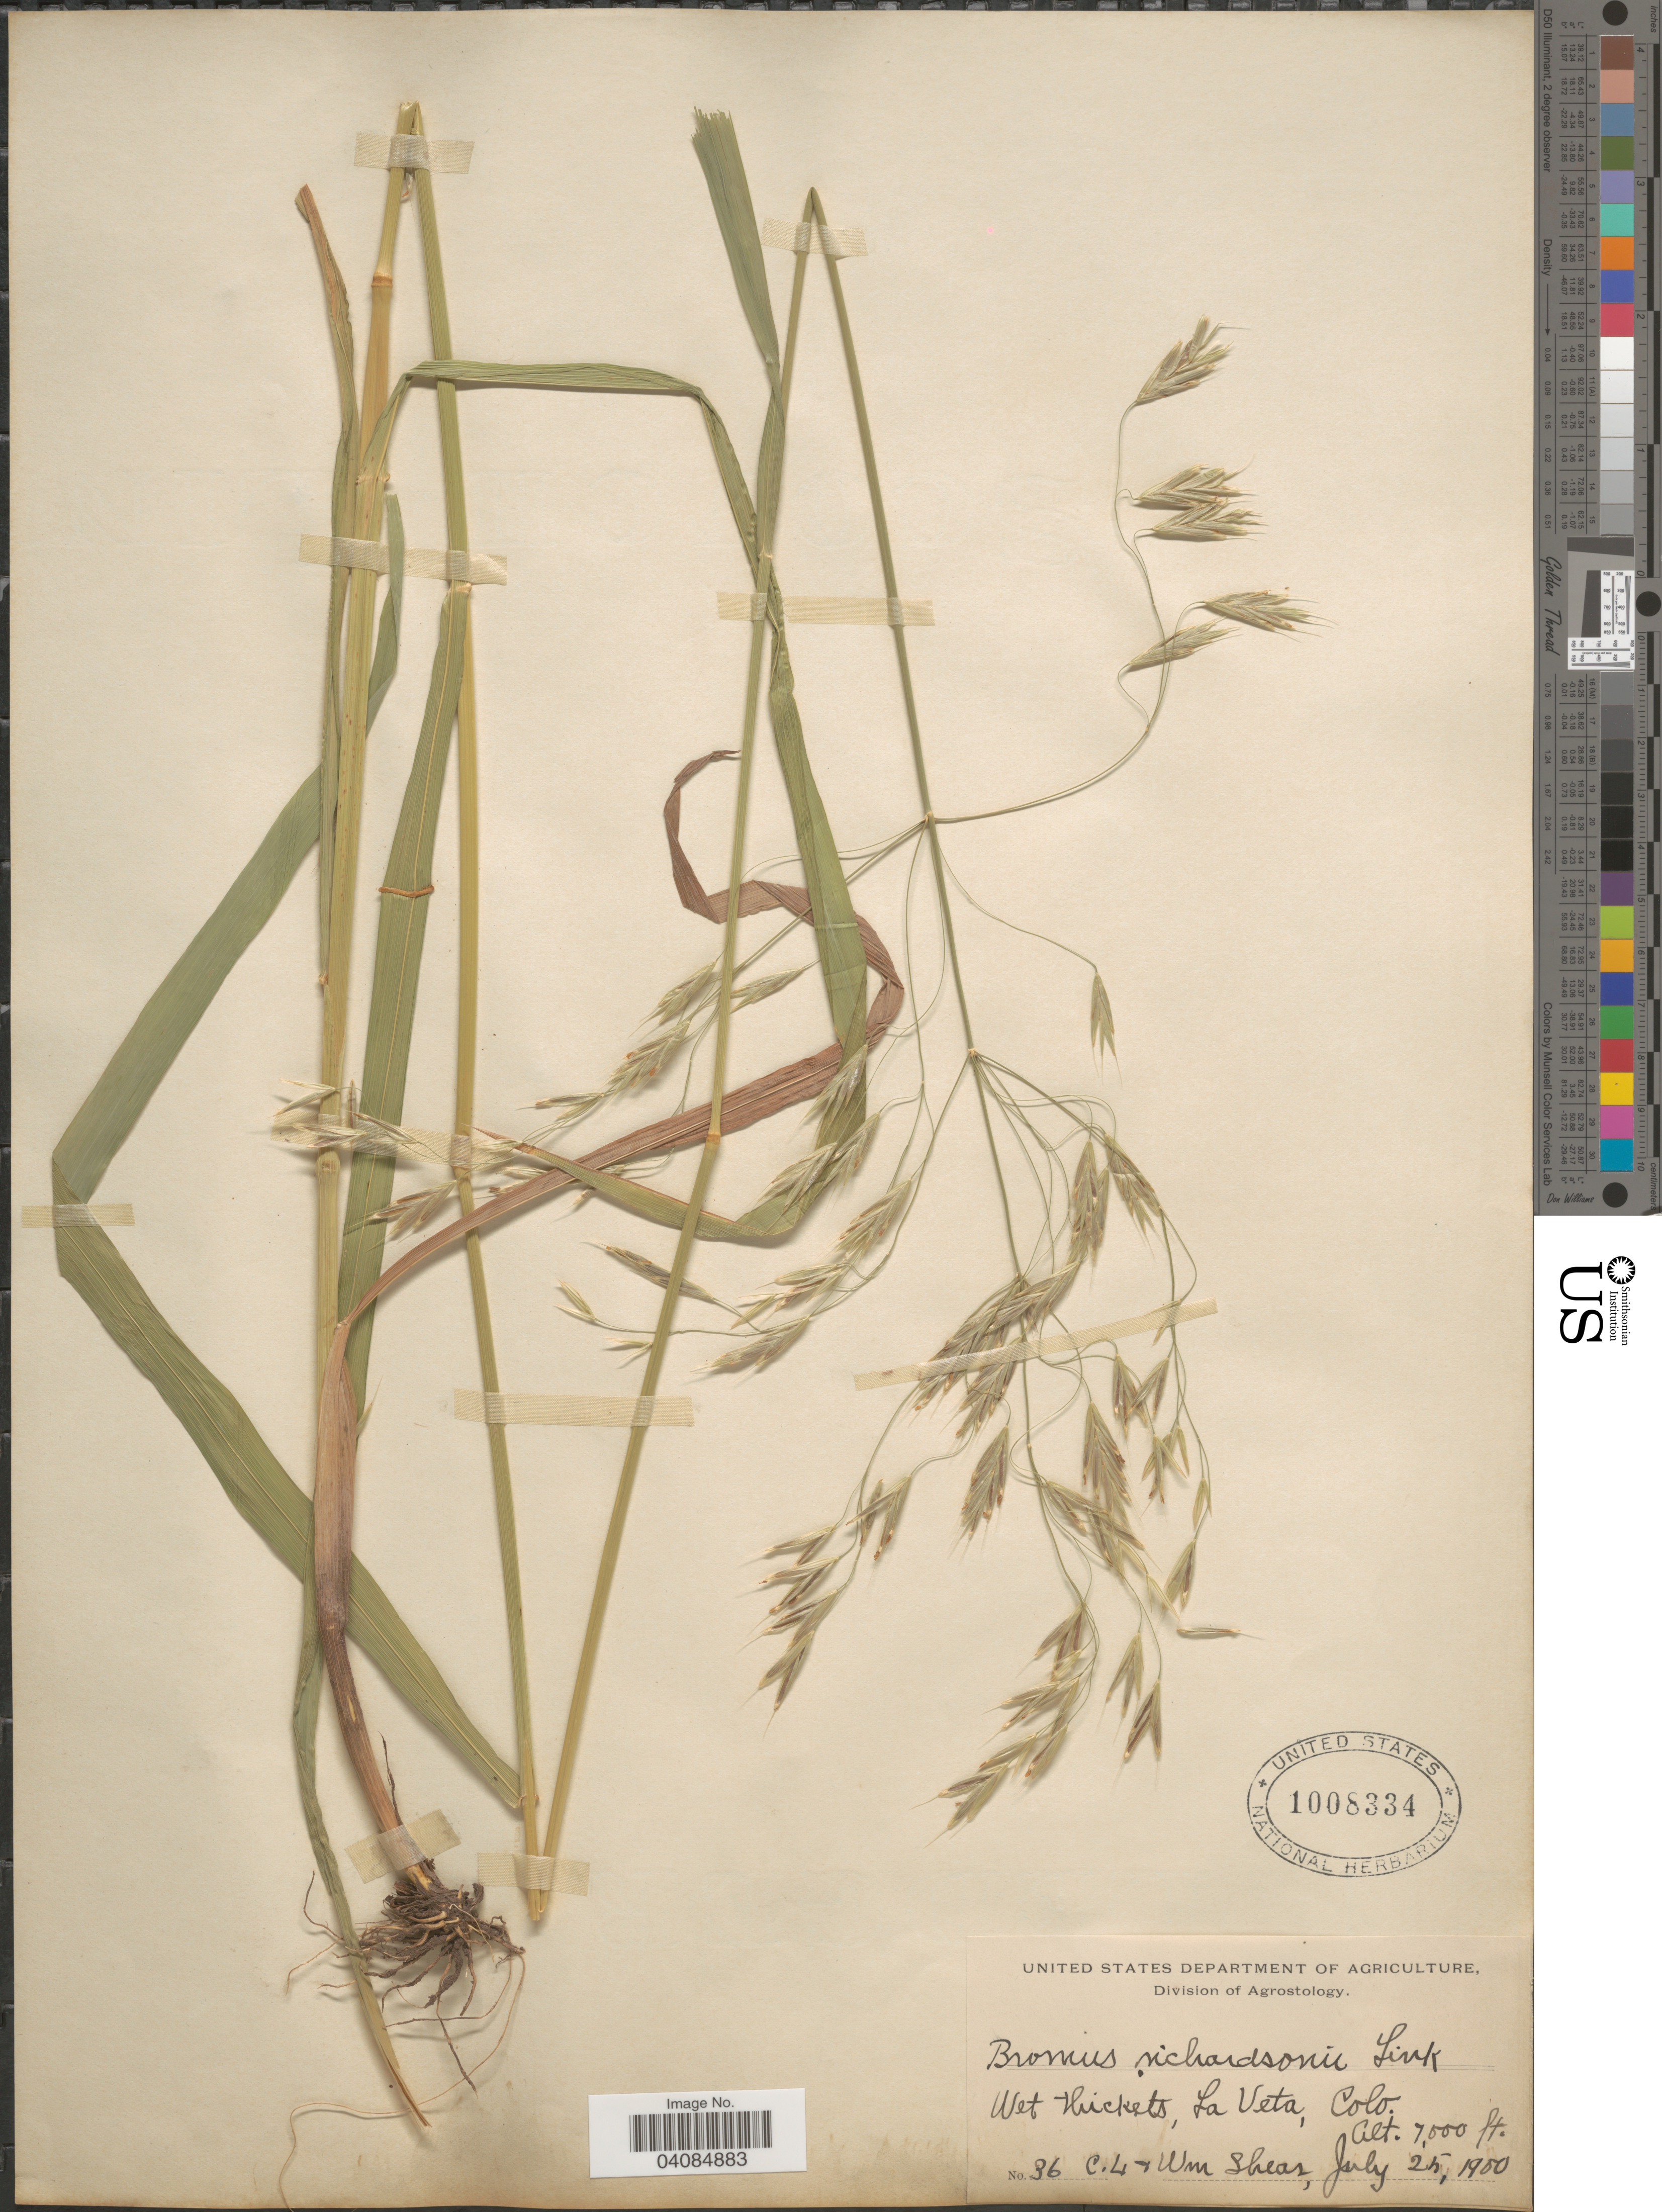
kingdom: Plantae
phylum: Tracheophyta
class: Liliopsida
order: Poales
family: Poaceae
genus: Bromus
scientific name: Bromus racemosus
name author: L.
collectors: C. L. Shear & W. Shear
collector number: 36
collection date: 1900-07-25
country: United States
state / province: Colorado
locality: Wet thickets, La Veta.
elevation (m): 2286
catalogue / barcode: US 1008334